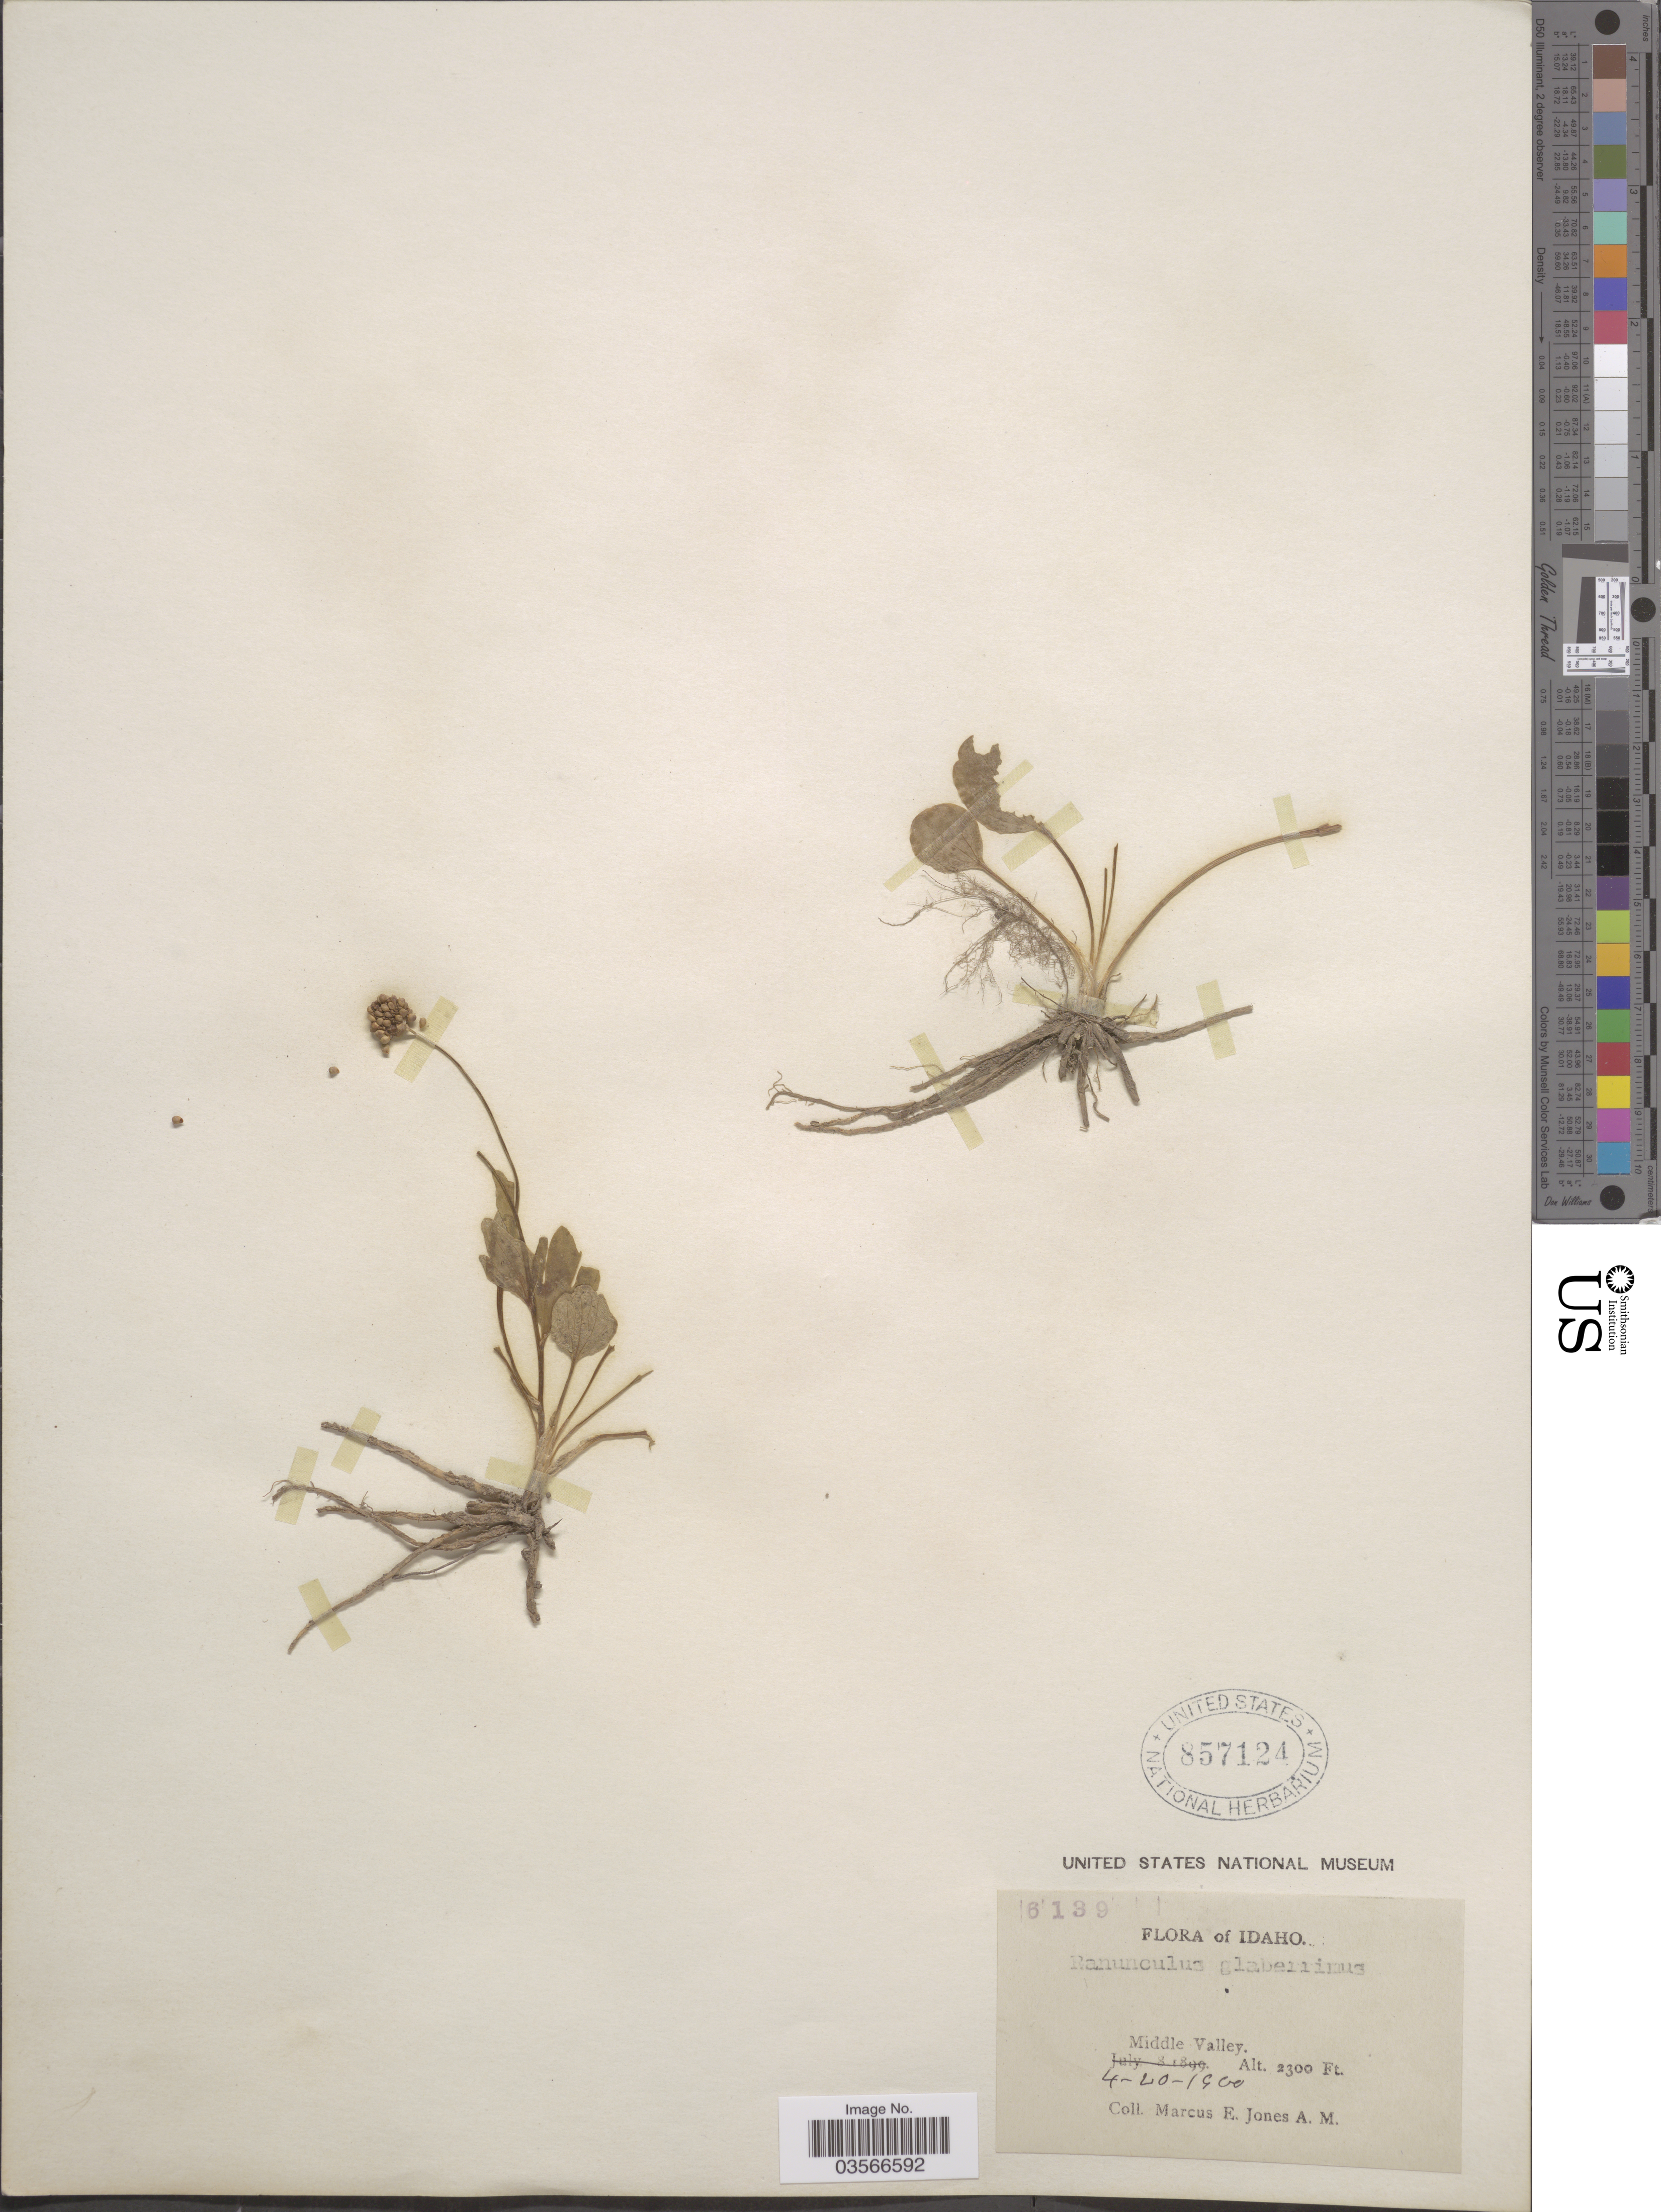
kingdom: Plantae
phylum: Tracheophyta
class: Magnoliopsida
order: Ranunculales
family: Ranunculaceae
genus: Ranunculus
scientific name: Ranunculus glaberrimus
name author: Hook.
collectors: M. E. Jones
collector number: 6139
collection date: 1900-04-20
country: United States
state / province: Idaho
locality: Middle Valley.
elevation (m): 701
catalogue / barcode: US 857124